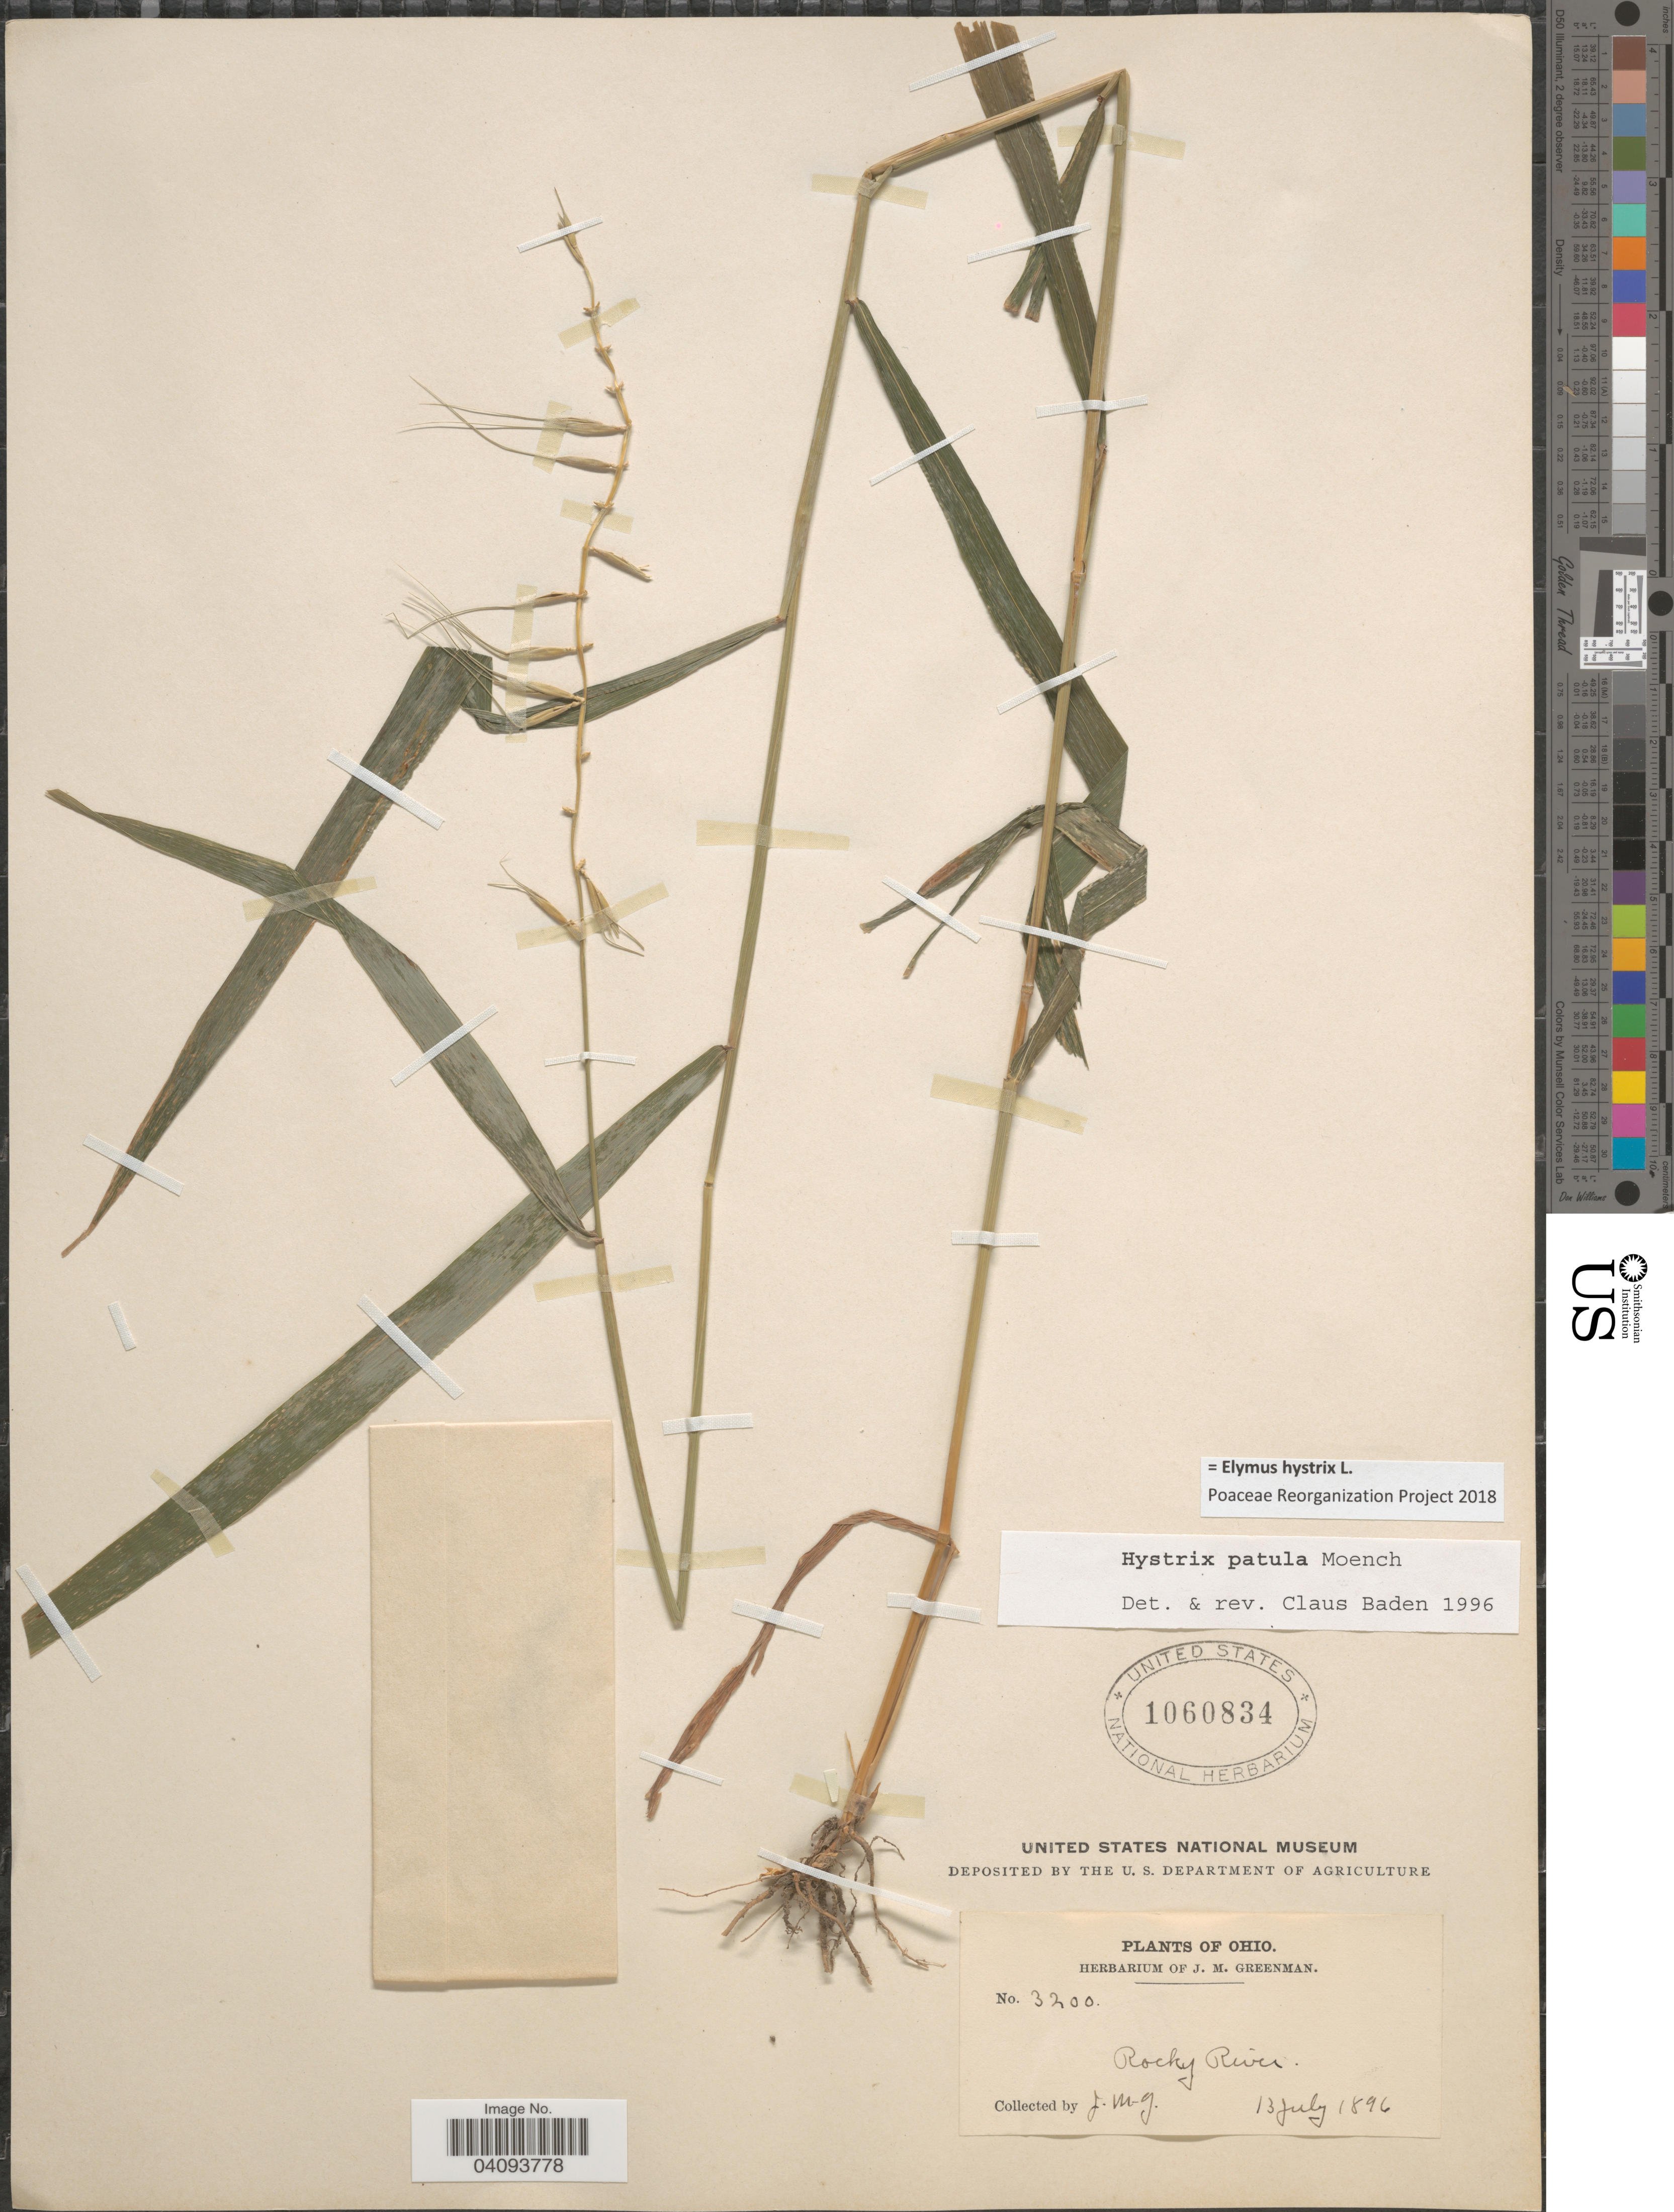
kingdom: Plantae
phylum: Tracheophyta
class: Liliopsida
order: Poales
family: Poaceae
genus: Elymus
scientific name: Elymus hystrix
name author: L.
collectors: J. M. Greenman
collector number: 3200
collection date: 1896-07-13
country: United States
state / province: Ohio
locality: Rocky River.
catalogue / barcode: US 1060834